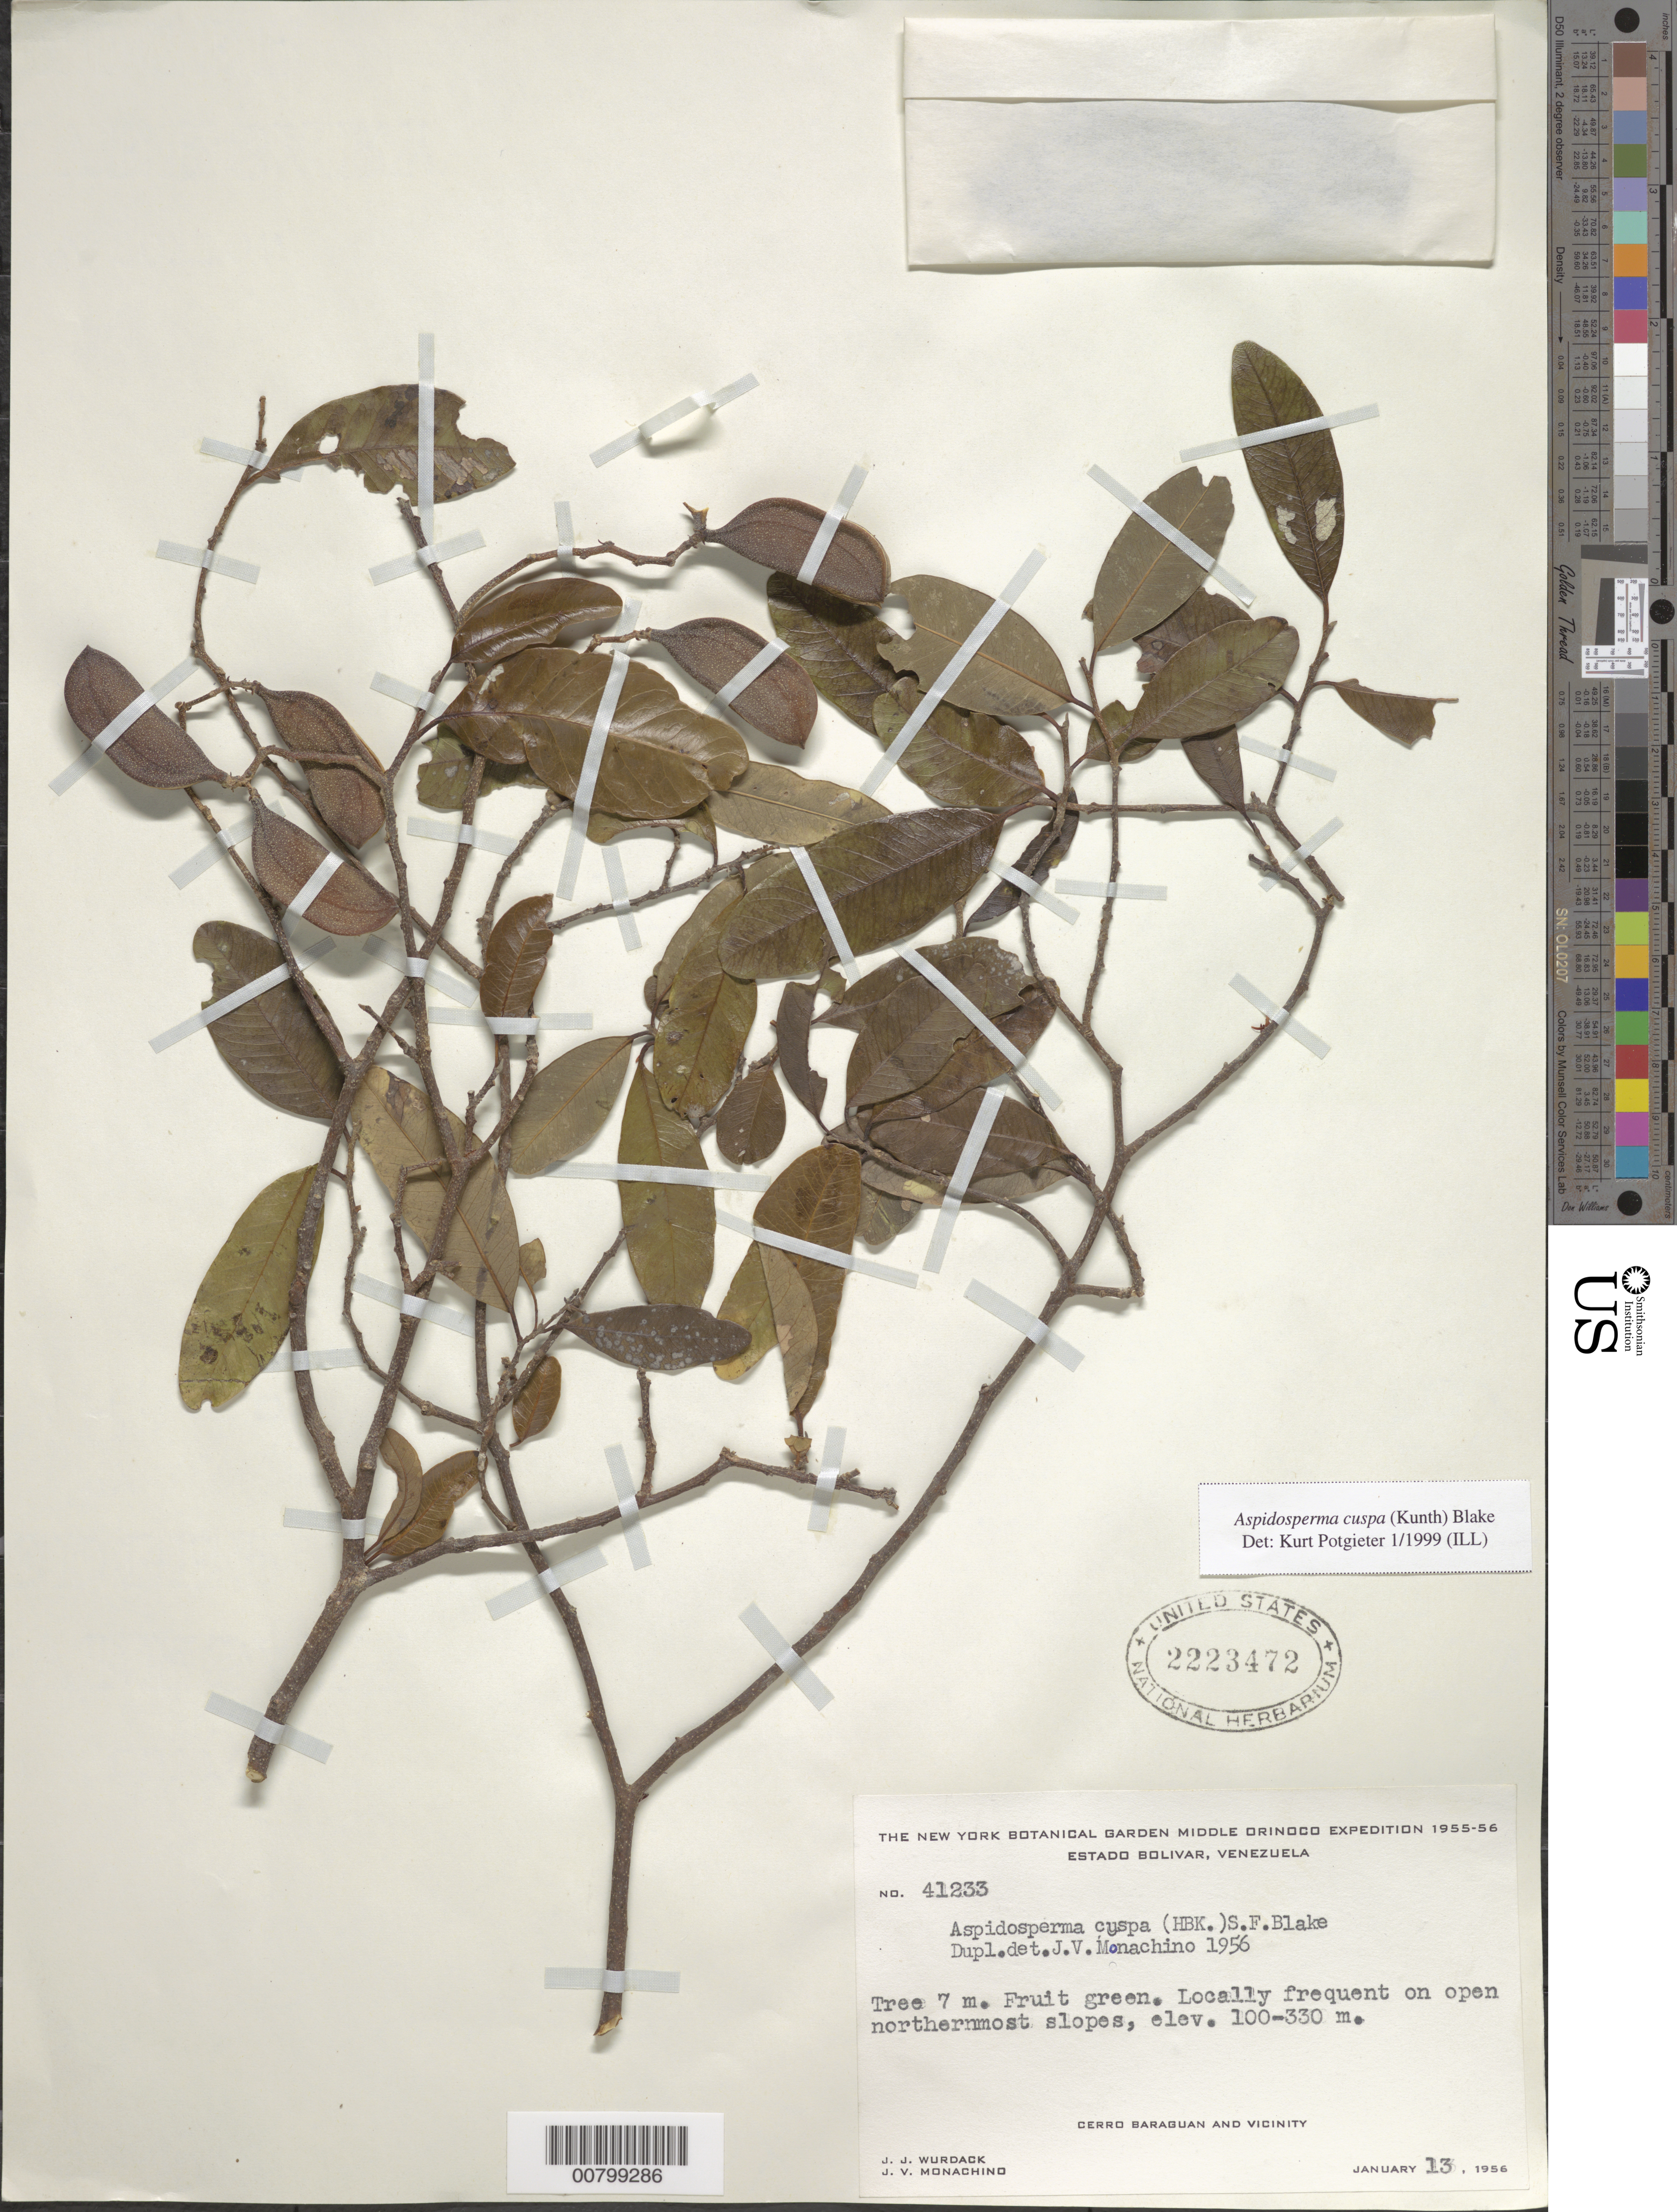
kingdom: Plantae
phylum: Tracheophyta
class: Magnoliopsida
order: Gentianales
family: Apocynaceae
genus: Aspidosperma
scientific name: Aspidosperma cuspa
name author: (Kunth) S.F. Blake ex Pittier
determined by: Potgieter, K.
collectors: J. J. Wurdack & J. V. Monachino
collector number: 41233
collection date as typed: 13-Jan-56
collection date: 1956-01-13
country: Venezuela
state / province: Bolívar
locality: Cerro Baraguan and vicinity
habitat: Open northernmost slopes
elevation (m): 100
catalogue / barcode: US 2223472